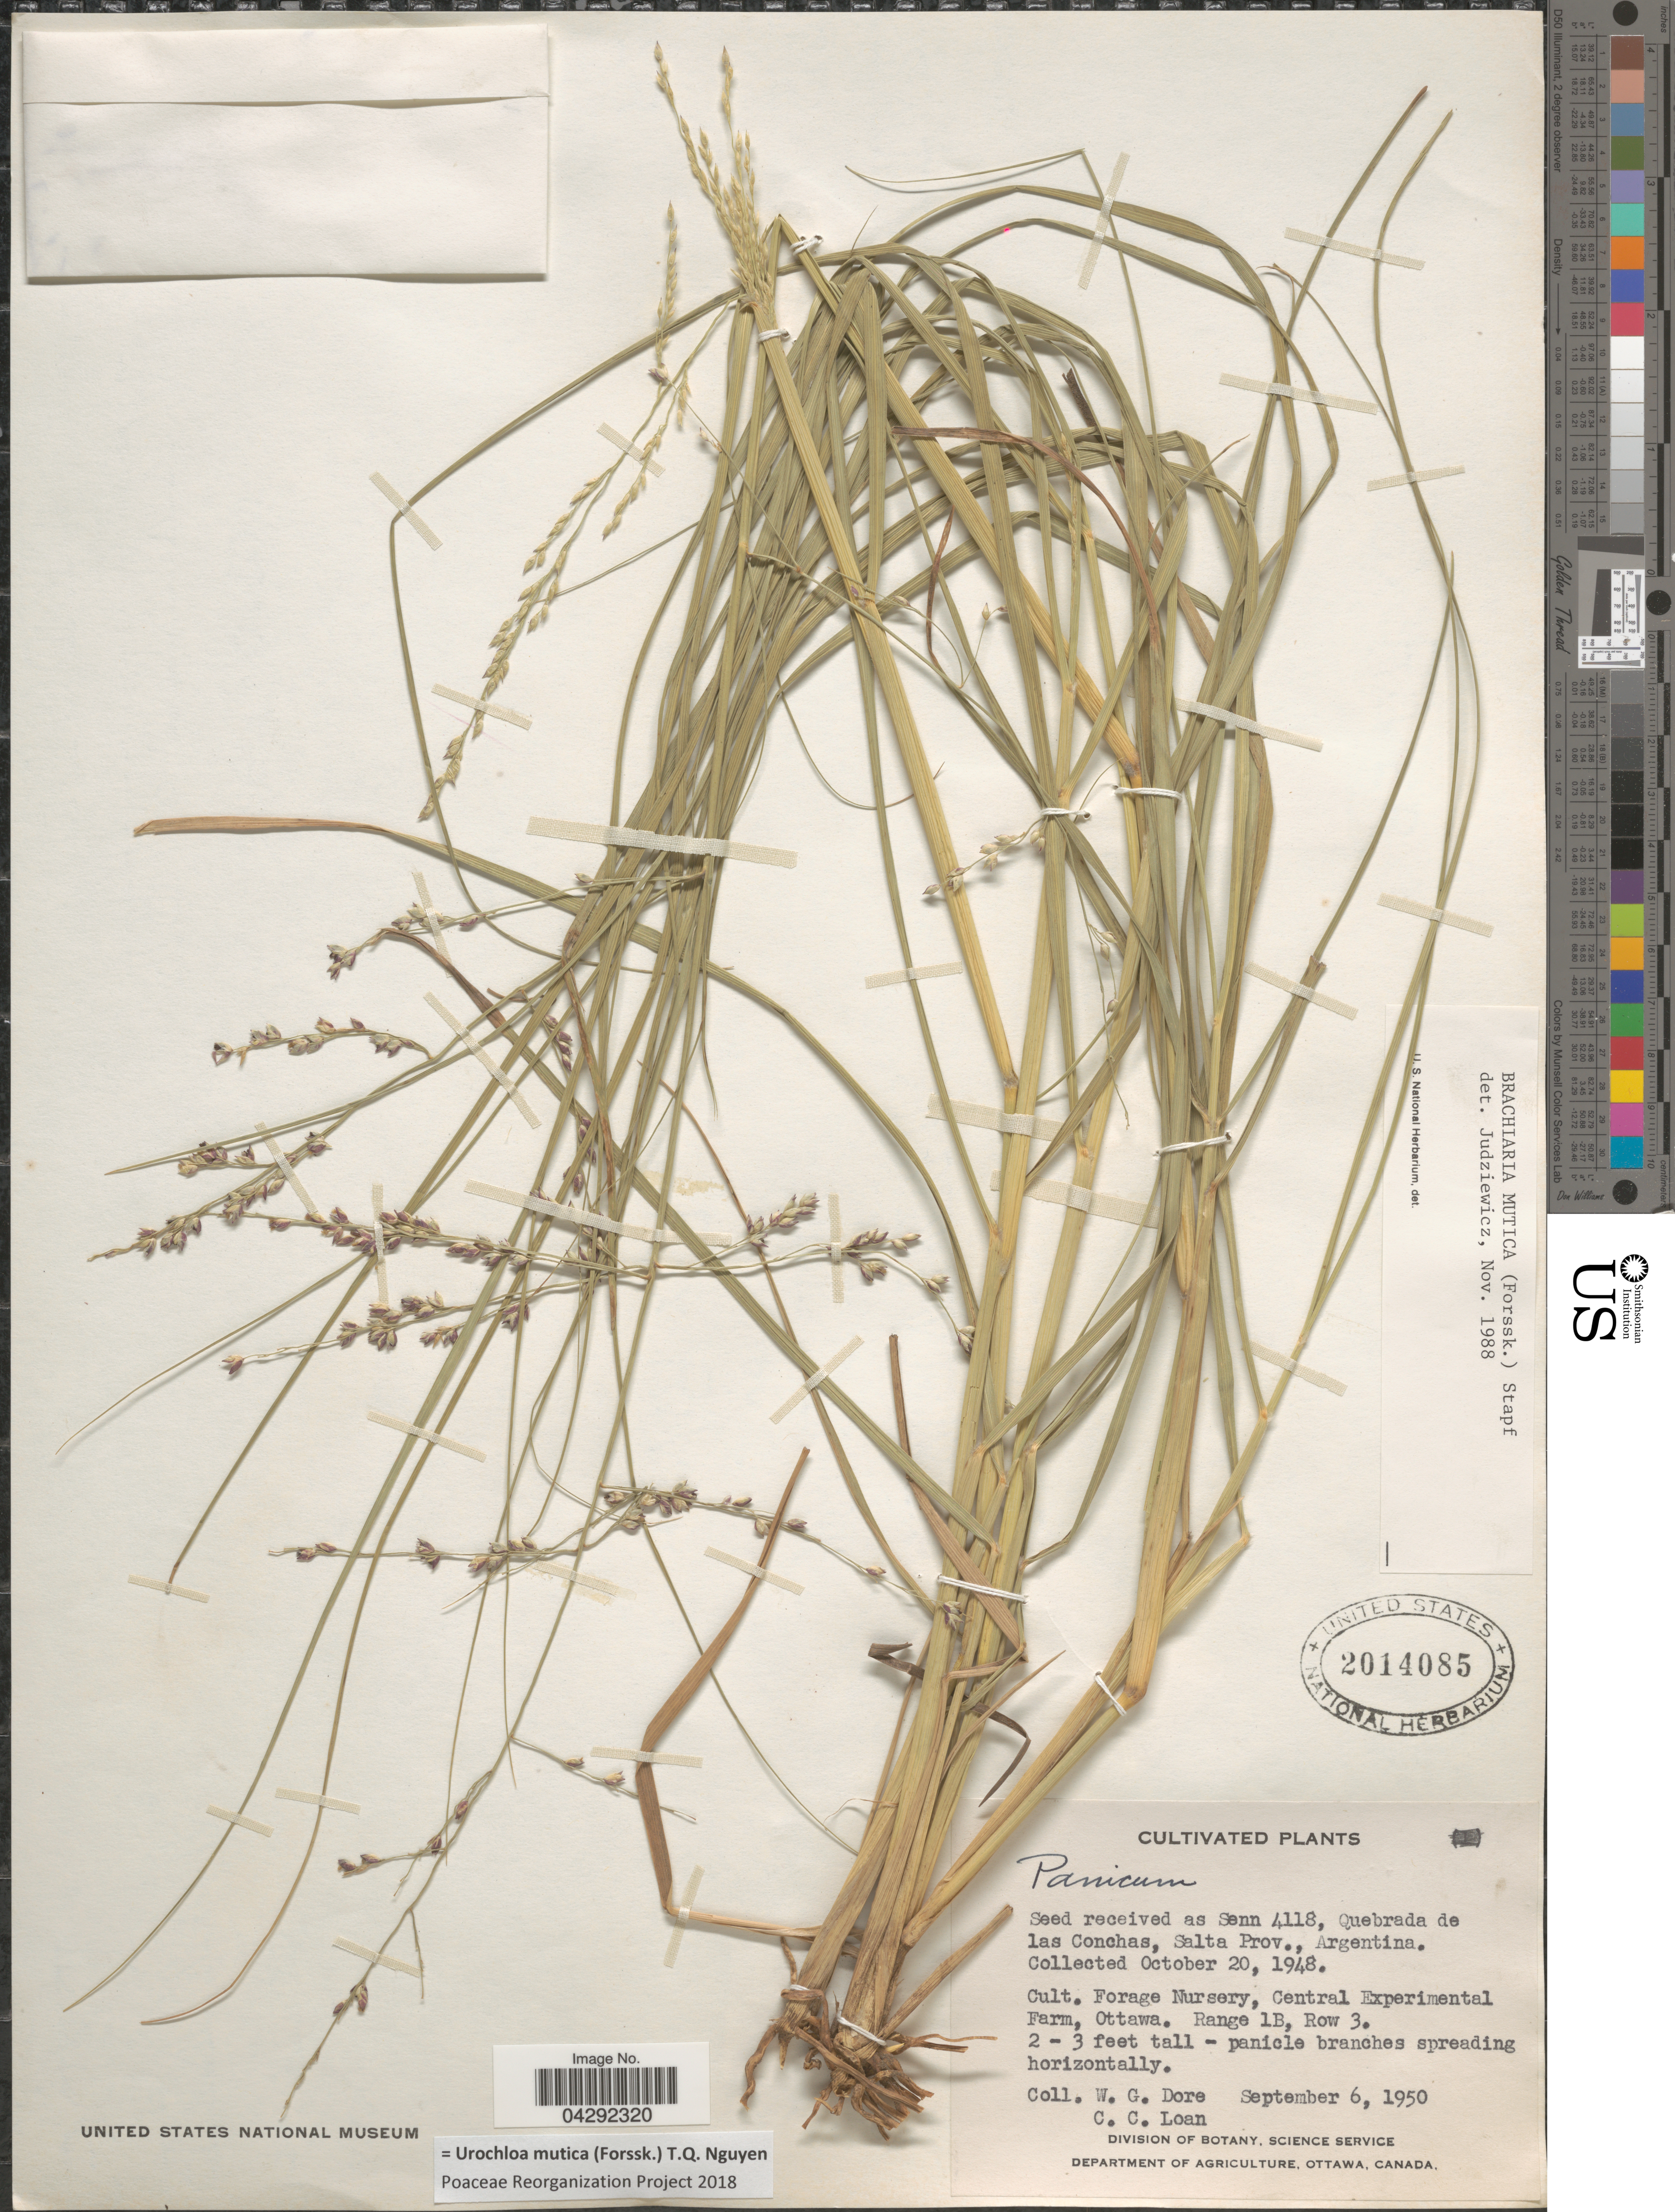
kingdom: Plantae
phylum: Tracheophyta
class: Liliopsida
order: Poales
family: Poaceae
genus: Urochloa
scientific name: Urochloa mutica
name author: (Forssk.) T.Q. Nguyen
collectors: W. Dore & C. Loan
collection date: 1950-09-06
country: Canada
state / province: Ontario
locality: Cult. Forage Nursery, Central Experimental Farm, Ottawa. Range 1B, Row 3.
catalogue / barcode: US 2014085